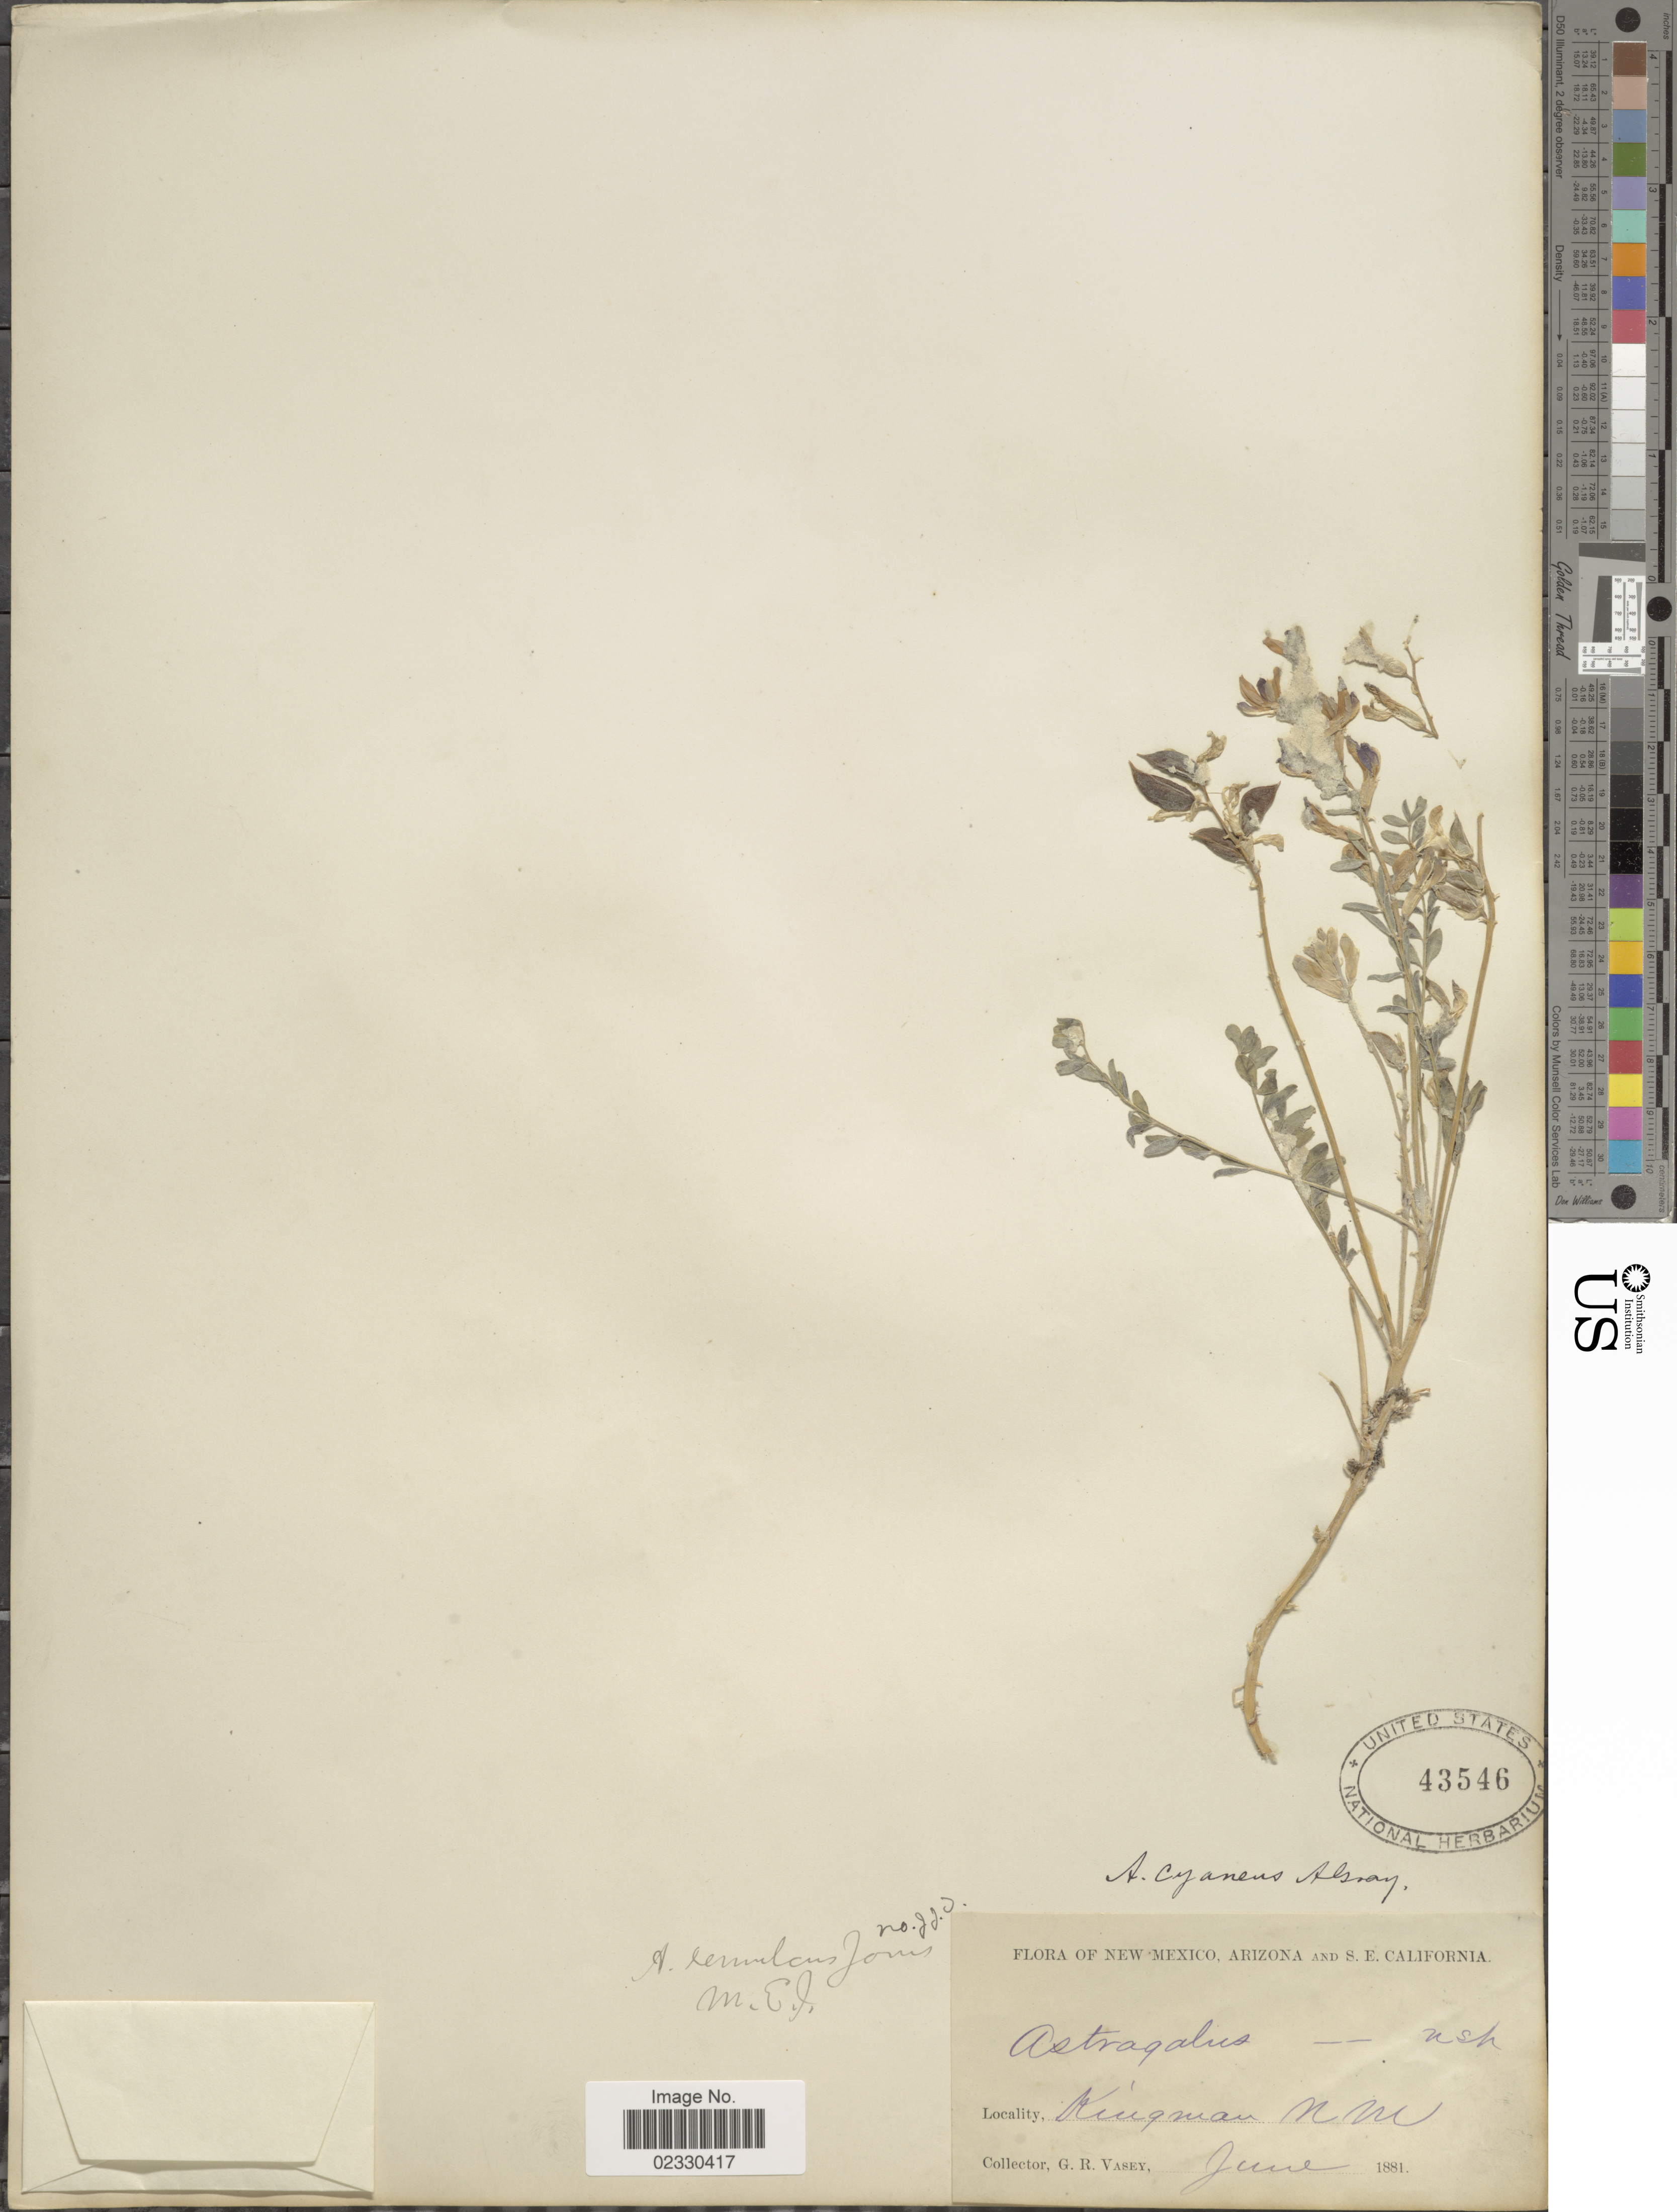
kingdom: Plantae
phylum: Tracheophyta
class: Magnoliopsida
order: Fabales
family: Fabaceae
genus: Astragalus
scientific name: Astragalus cyaneus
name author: A. Gray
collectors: G. R. Vasey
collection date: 1881-06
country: United States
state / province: New Mexico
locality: Kingman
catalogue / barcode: US 43546